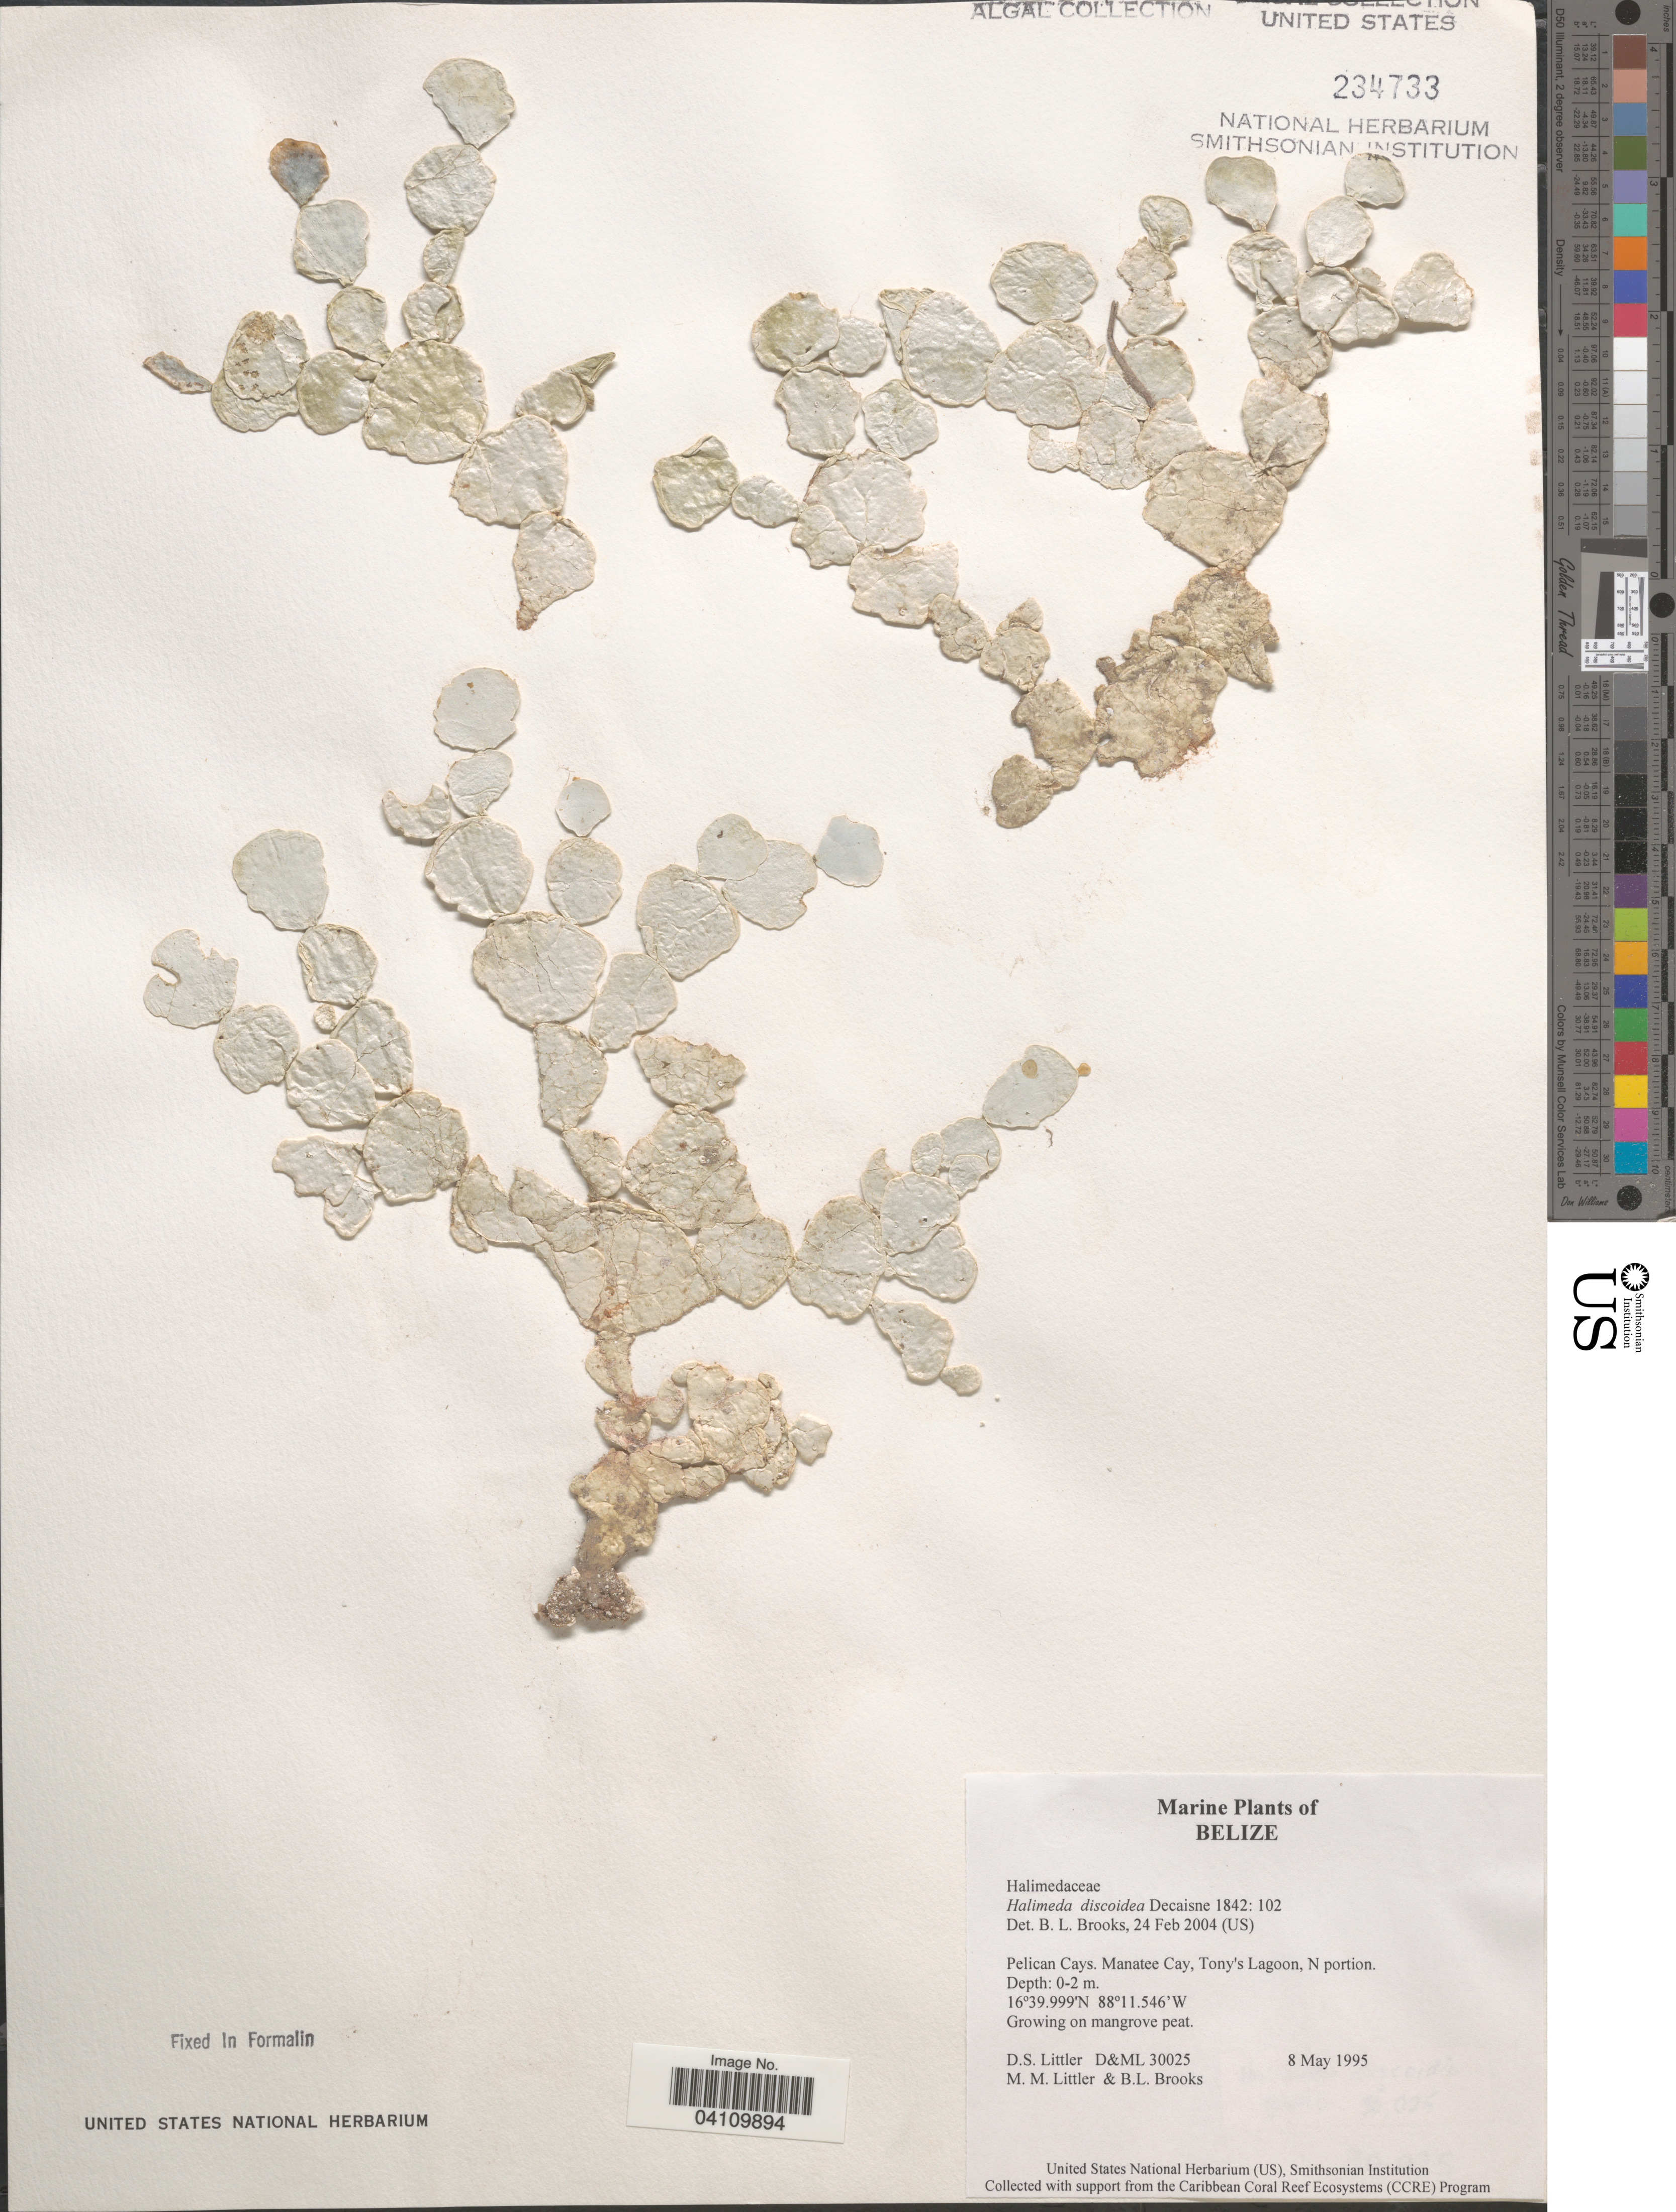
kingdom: Plantae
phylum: Chlorophyta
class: Ulvophyceae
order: Bryopsidales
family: Halimedaceae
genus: Halimeda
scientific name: Halimeda discoidea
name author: Decne.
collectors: D. S. Littler, B. Brooks & P. R. Taylor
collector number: D&ML 30025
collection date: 1995-05-08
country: Belize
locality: Pelican Cays. Manatee Cay, Tony's Lagoon, N portion.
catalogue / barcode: US 234733